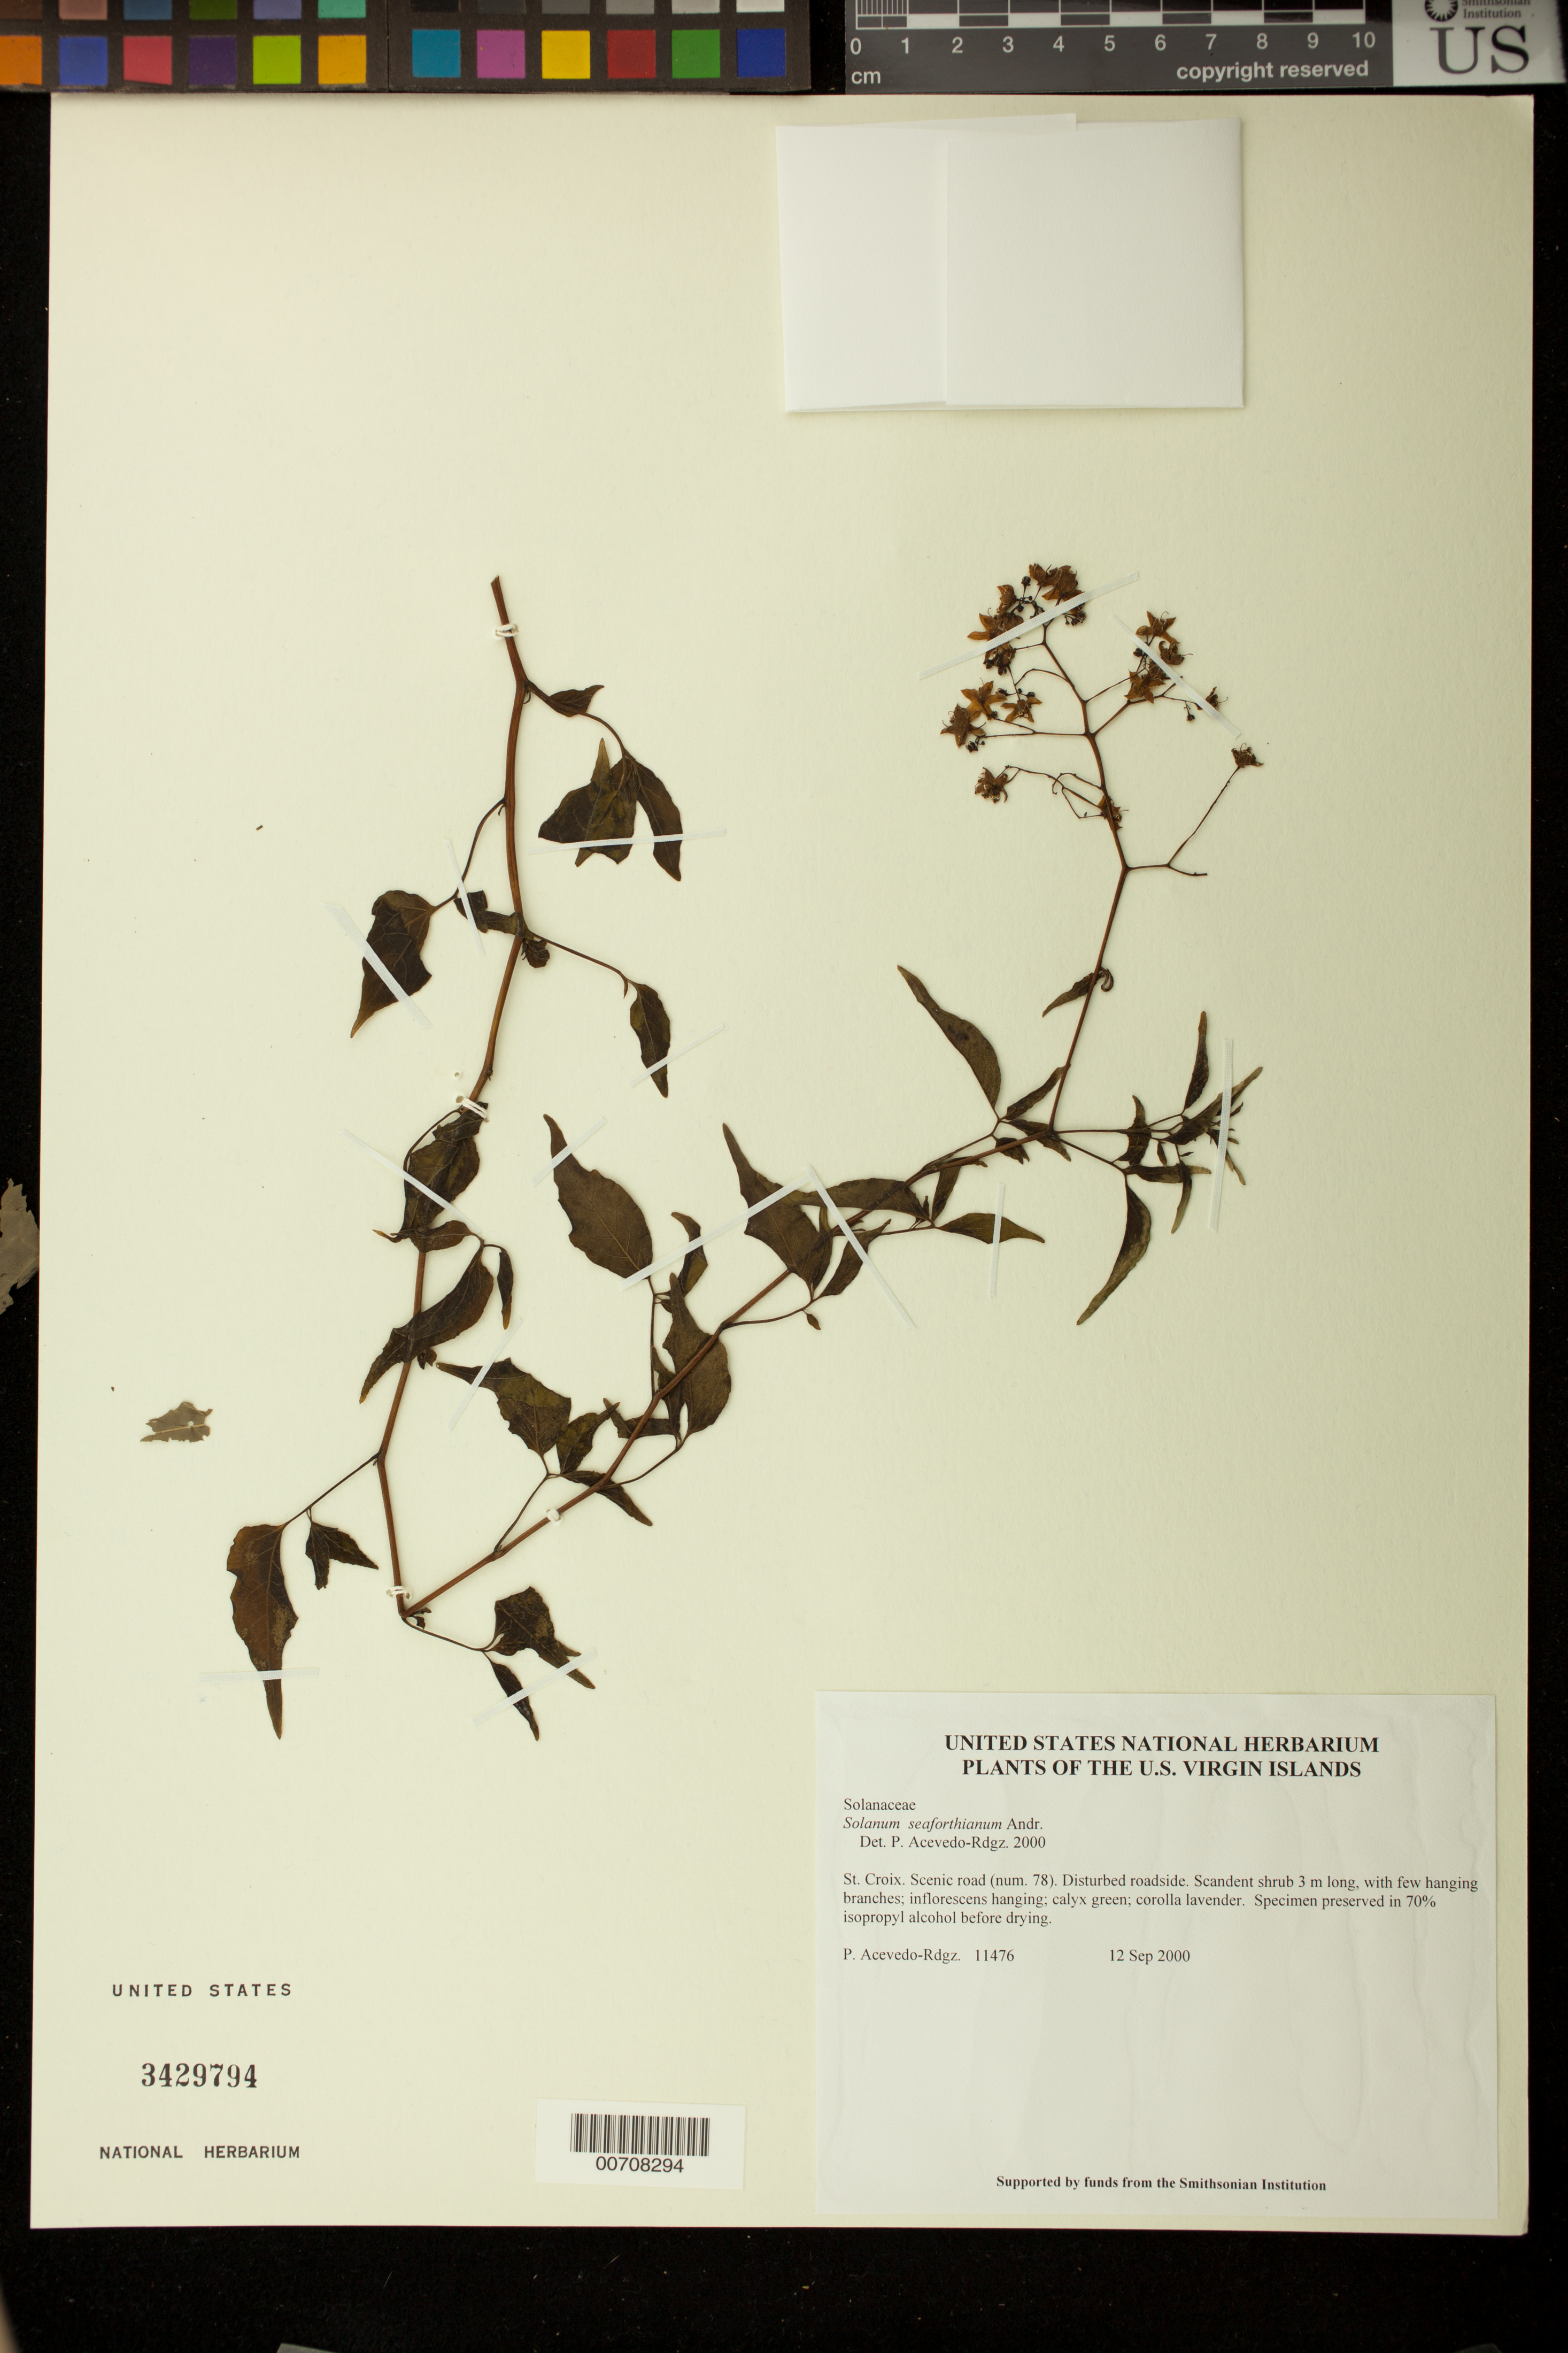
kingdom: Plantae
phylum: Tracheophyta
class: Magnoliopsida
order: Solanales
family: Solanaceae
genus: Solanum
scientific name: Solanum seaforthianum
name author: Andrews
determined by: Acevedo-Rodríguez, P., (BOT), Smithsonian Institution - National Museum of Natural History (UNITED STATES)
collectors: P. Acevedo-Rodr.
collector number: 11476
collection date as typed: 12 Sep 2000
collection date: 2000-09-12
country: U.S. Virgin Islands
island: St. Croix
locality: Scenic road (num. 78).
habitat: Disturbed roadside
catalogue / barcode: US 3429794